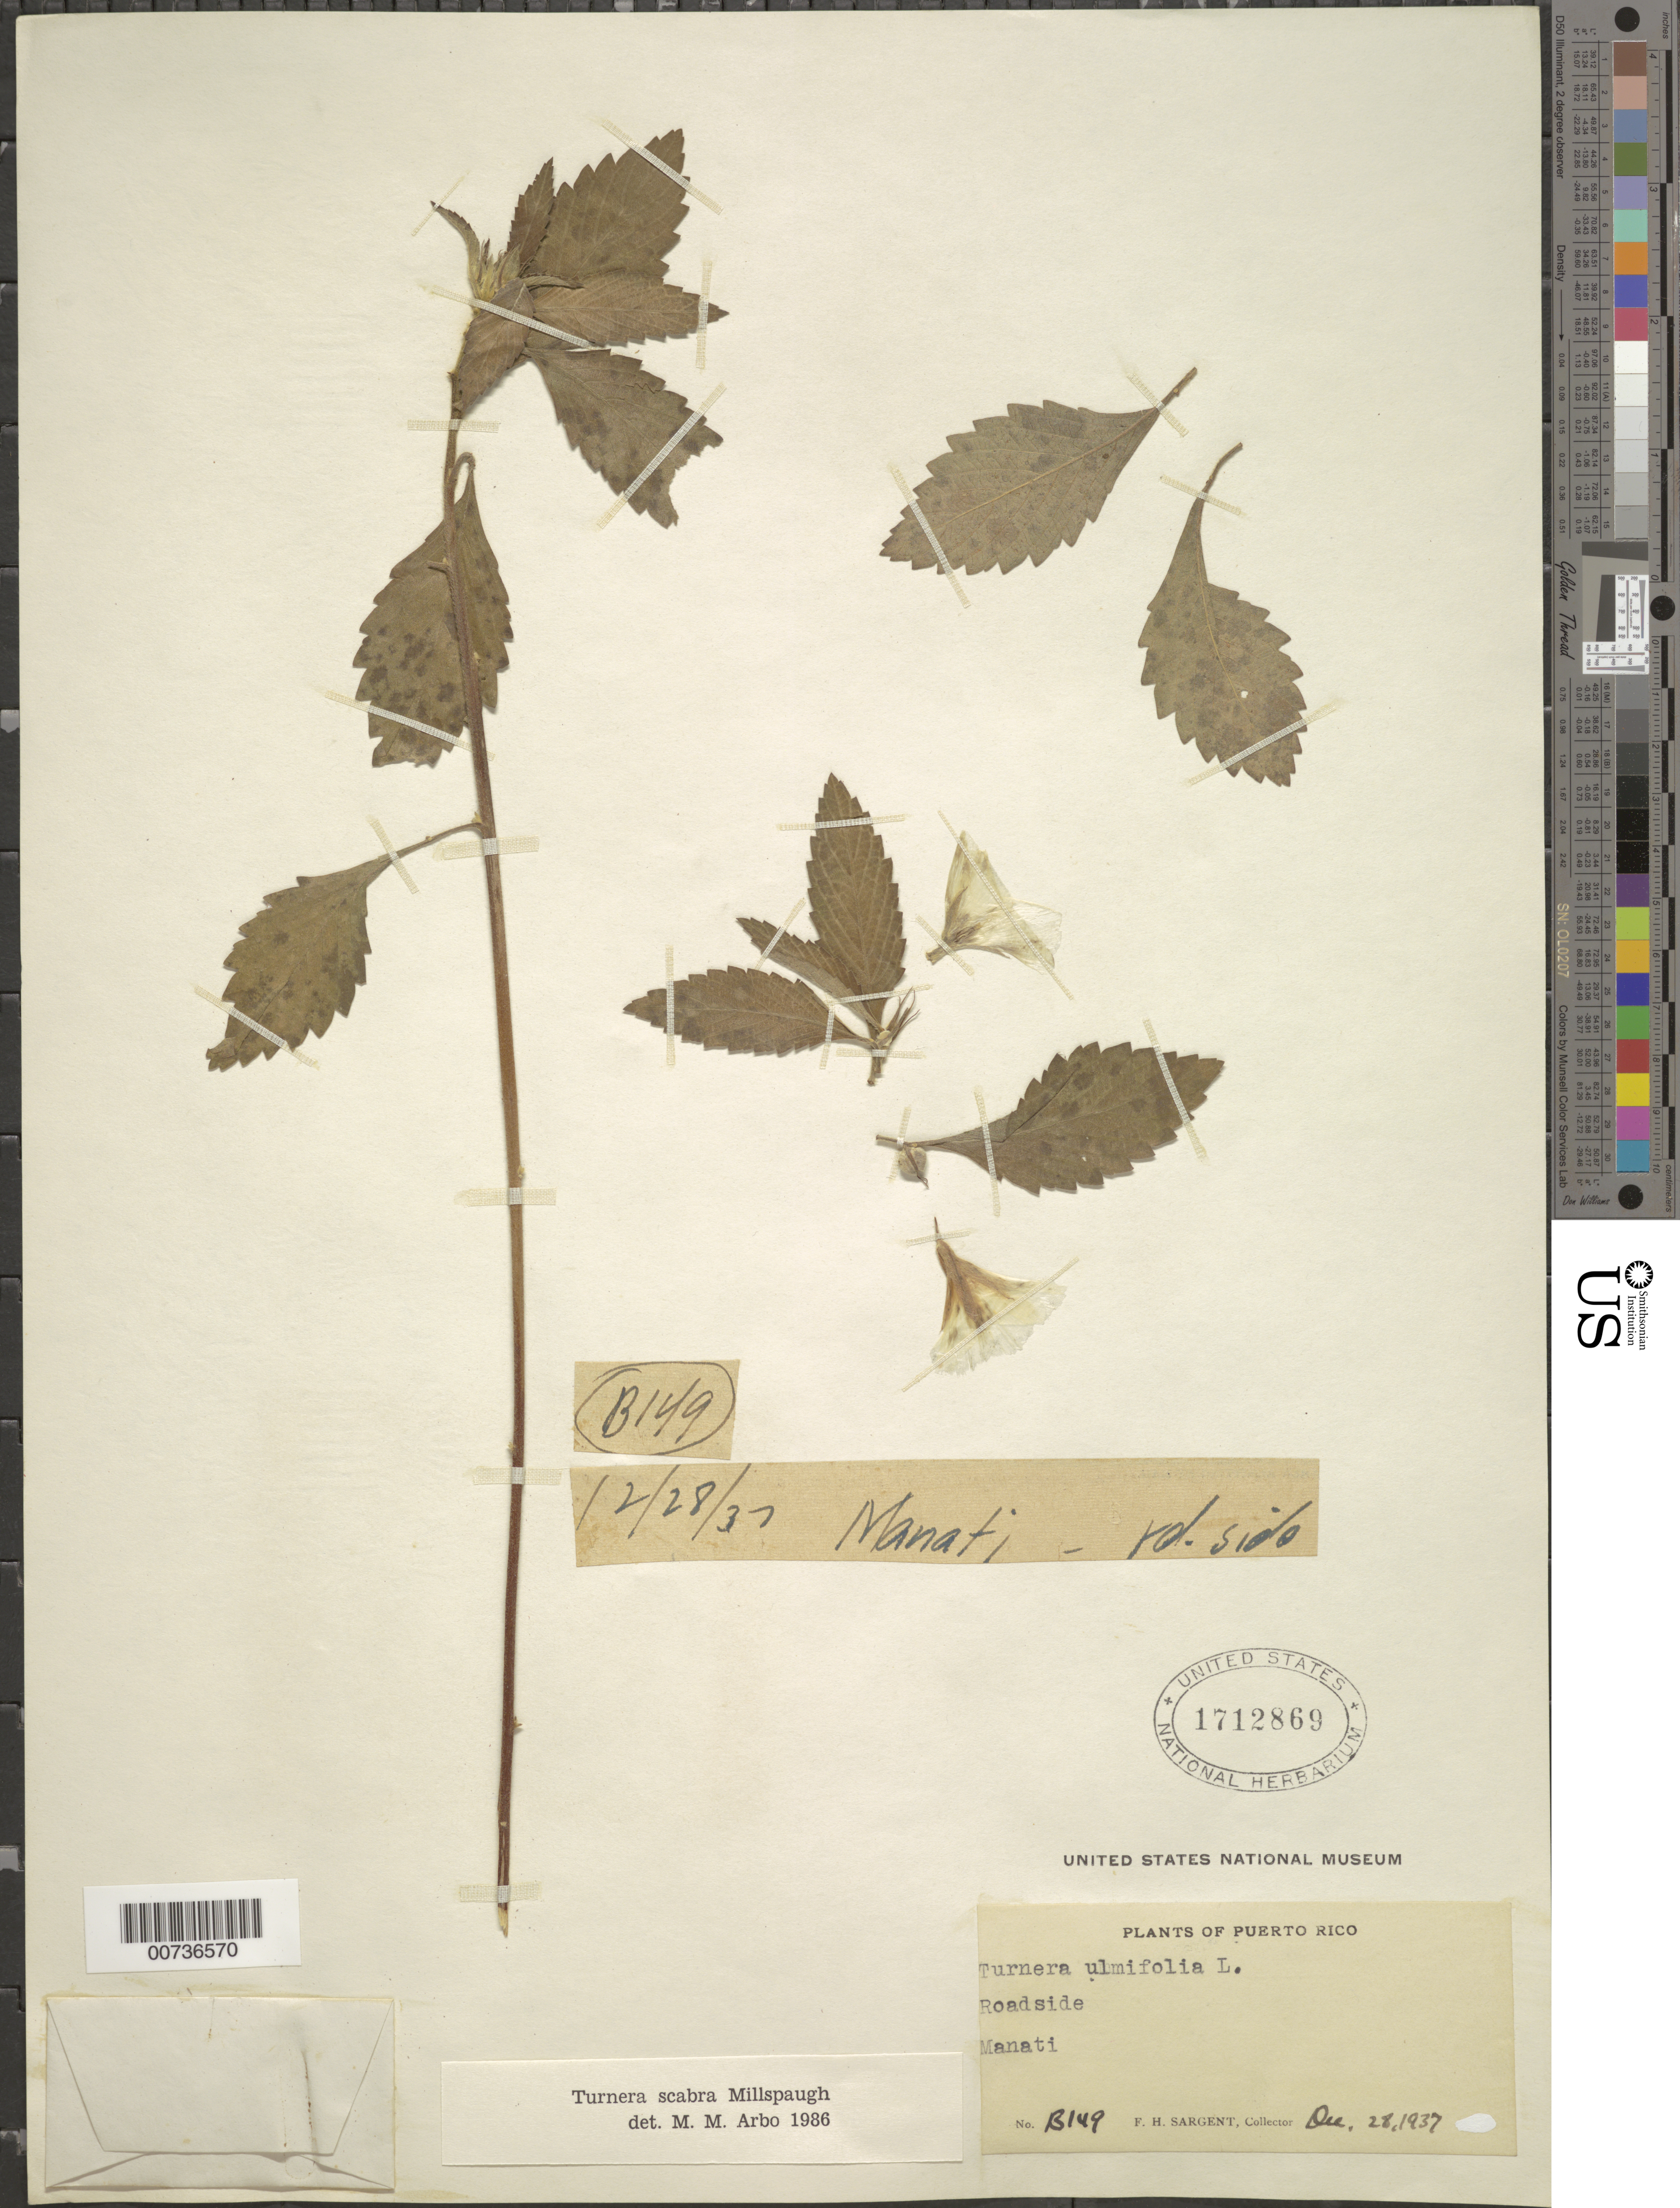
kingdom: Plantae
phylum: Tracheophyta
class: Magnoliopsida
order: Malpighiales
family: Turneraceae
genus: Turnera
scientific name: Turnera scabra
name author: Millsp.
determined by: Arbo, M. M.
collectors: F. H. Sargent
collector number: B149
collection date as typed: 28 Dec 1937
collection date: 1937-12-28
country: Puerto Rico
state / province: Manatí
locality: Manatí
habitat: Roadside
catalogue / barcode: US 1712869